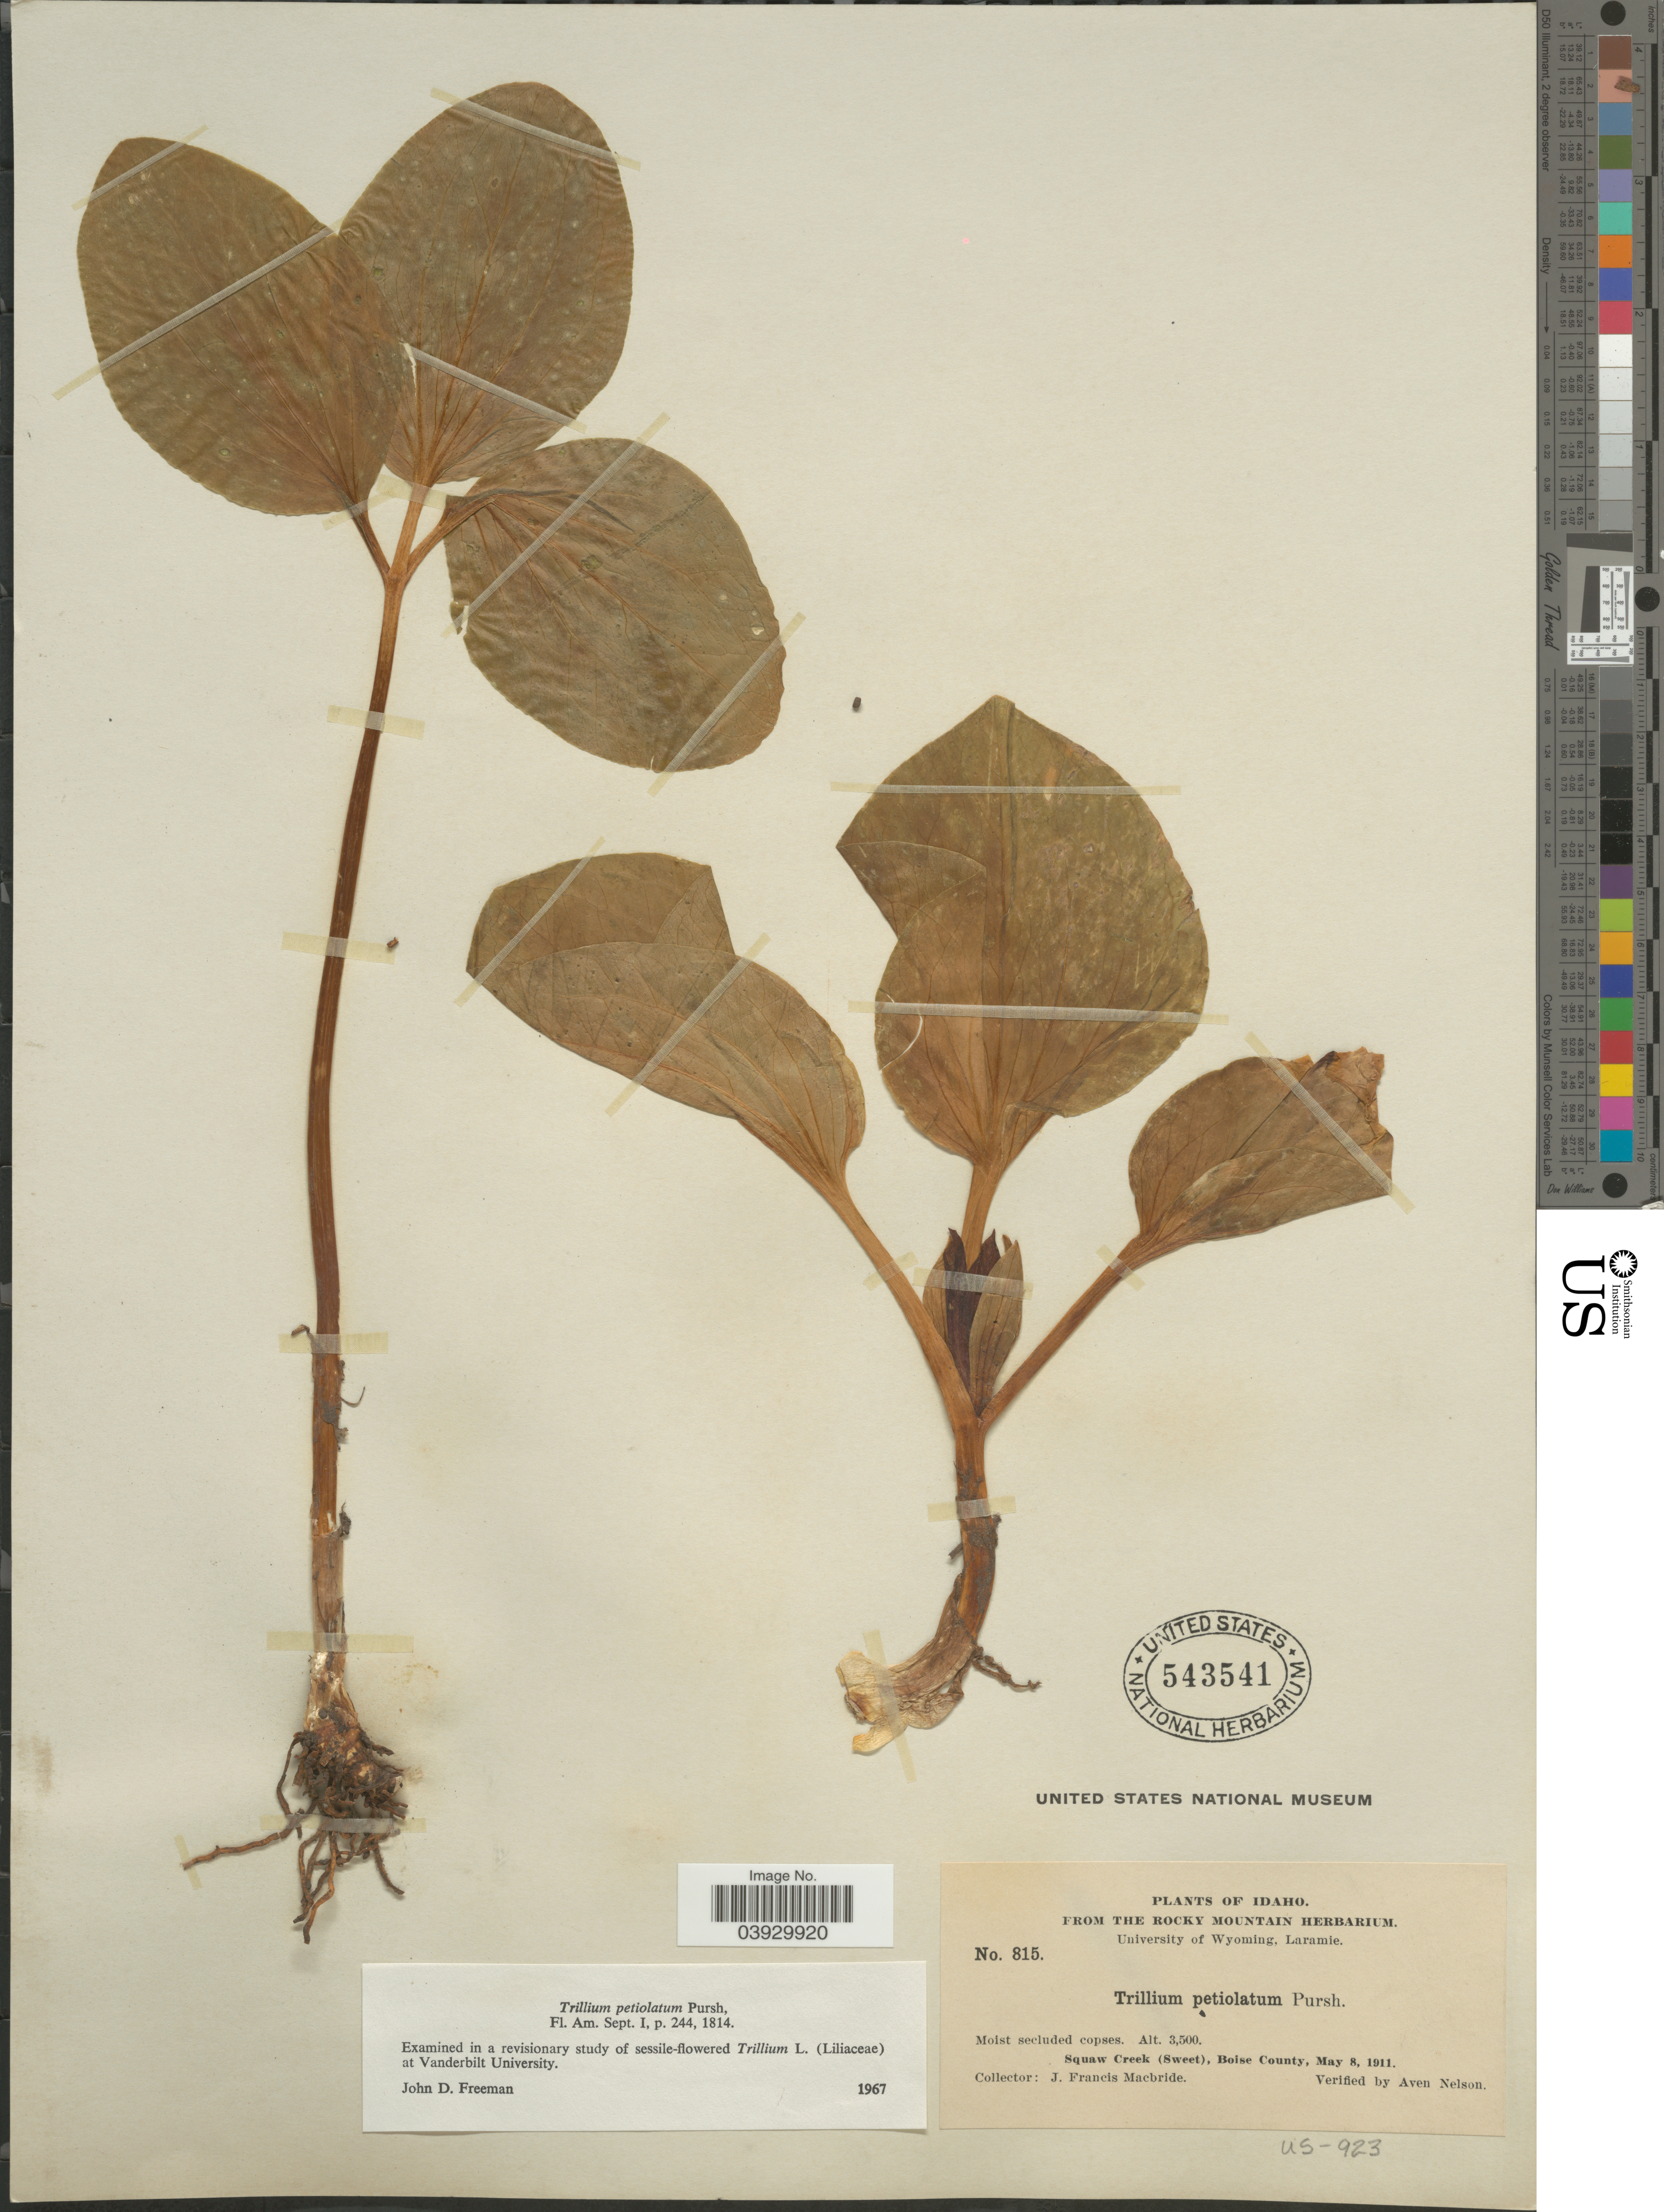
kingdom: Plantae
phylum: Tracheophyta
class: Liliopsida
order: Liliales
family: Melanthiaceae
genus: Trillium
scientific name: Trillium petiolatum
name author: Pursh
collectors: J. F. Macbride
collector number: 815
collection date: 1911-05-08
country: United States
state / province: Idaho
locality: Squaw Creek (Sweet), Boise County.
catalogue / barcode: US 543541